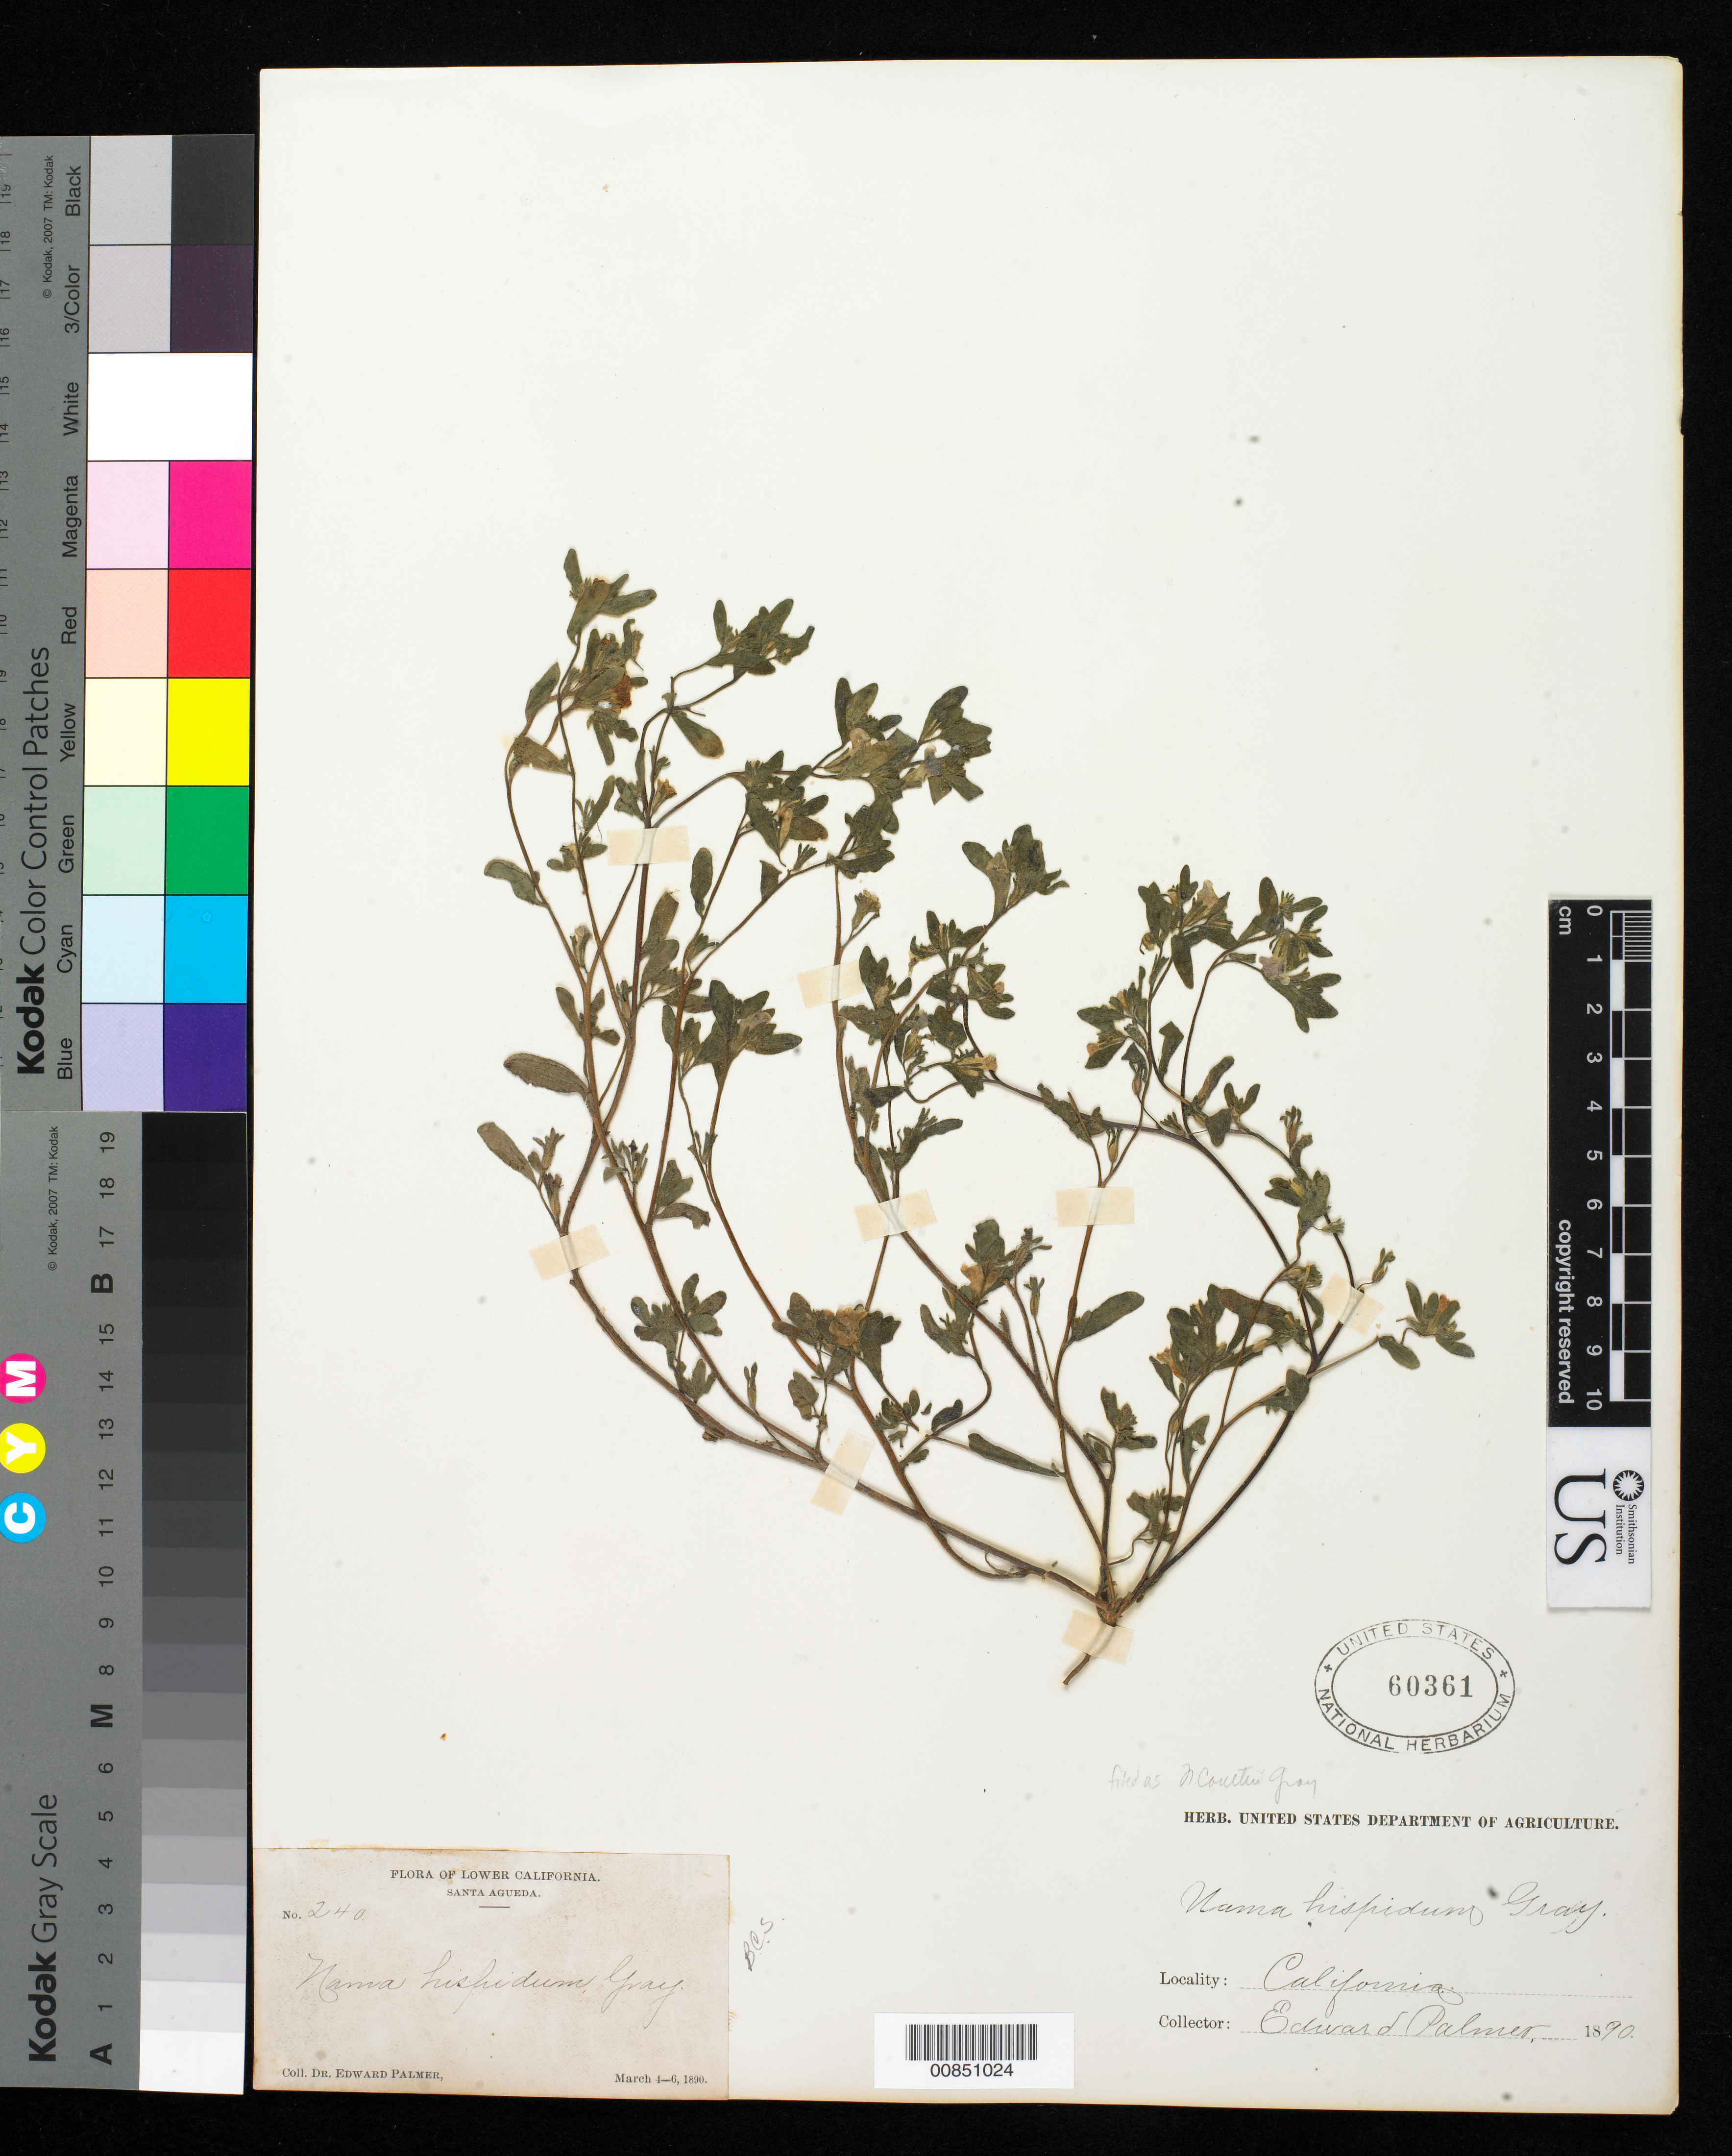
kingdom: Plantae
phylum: Tracheophyta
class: Magnoliopsida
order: Boraginales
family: Namaceae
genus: Nama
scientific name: Nama coulteri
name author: A. Gray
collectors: E. Palmer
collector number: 240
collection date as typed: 04 Mar 1890 to 06 Mar 1890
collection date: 1890-03-04/1890-03-06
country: Mexico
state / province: Baja California Sur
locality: Santa Agueda, Baja California Sur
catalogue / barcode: US 60361